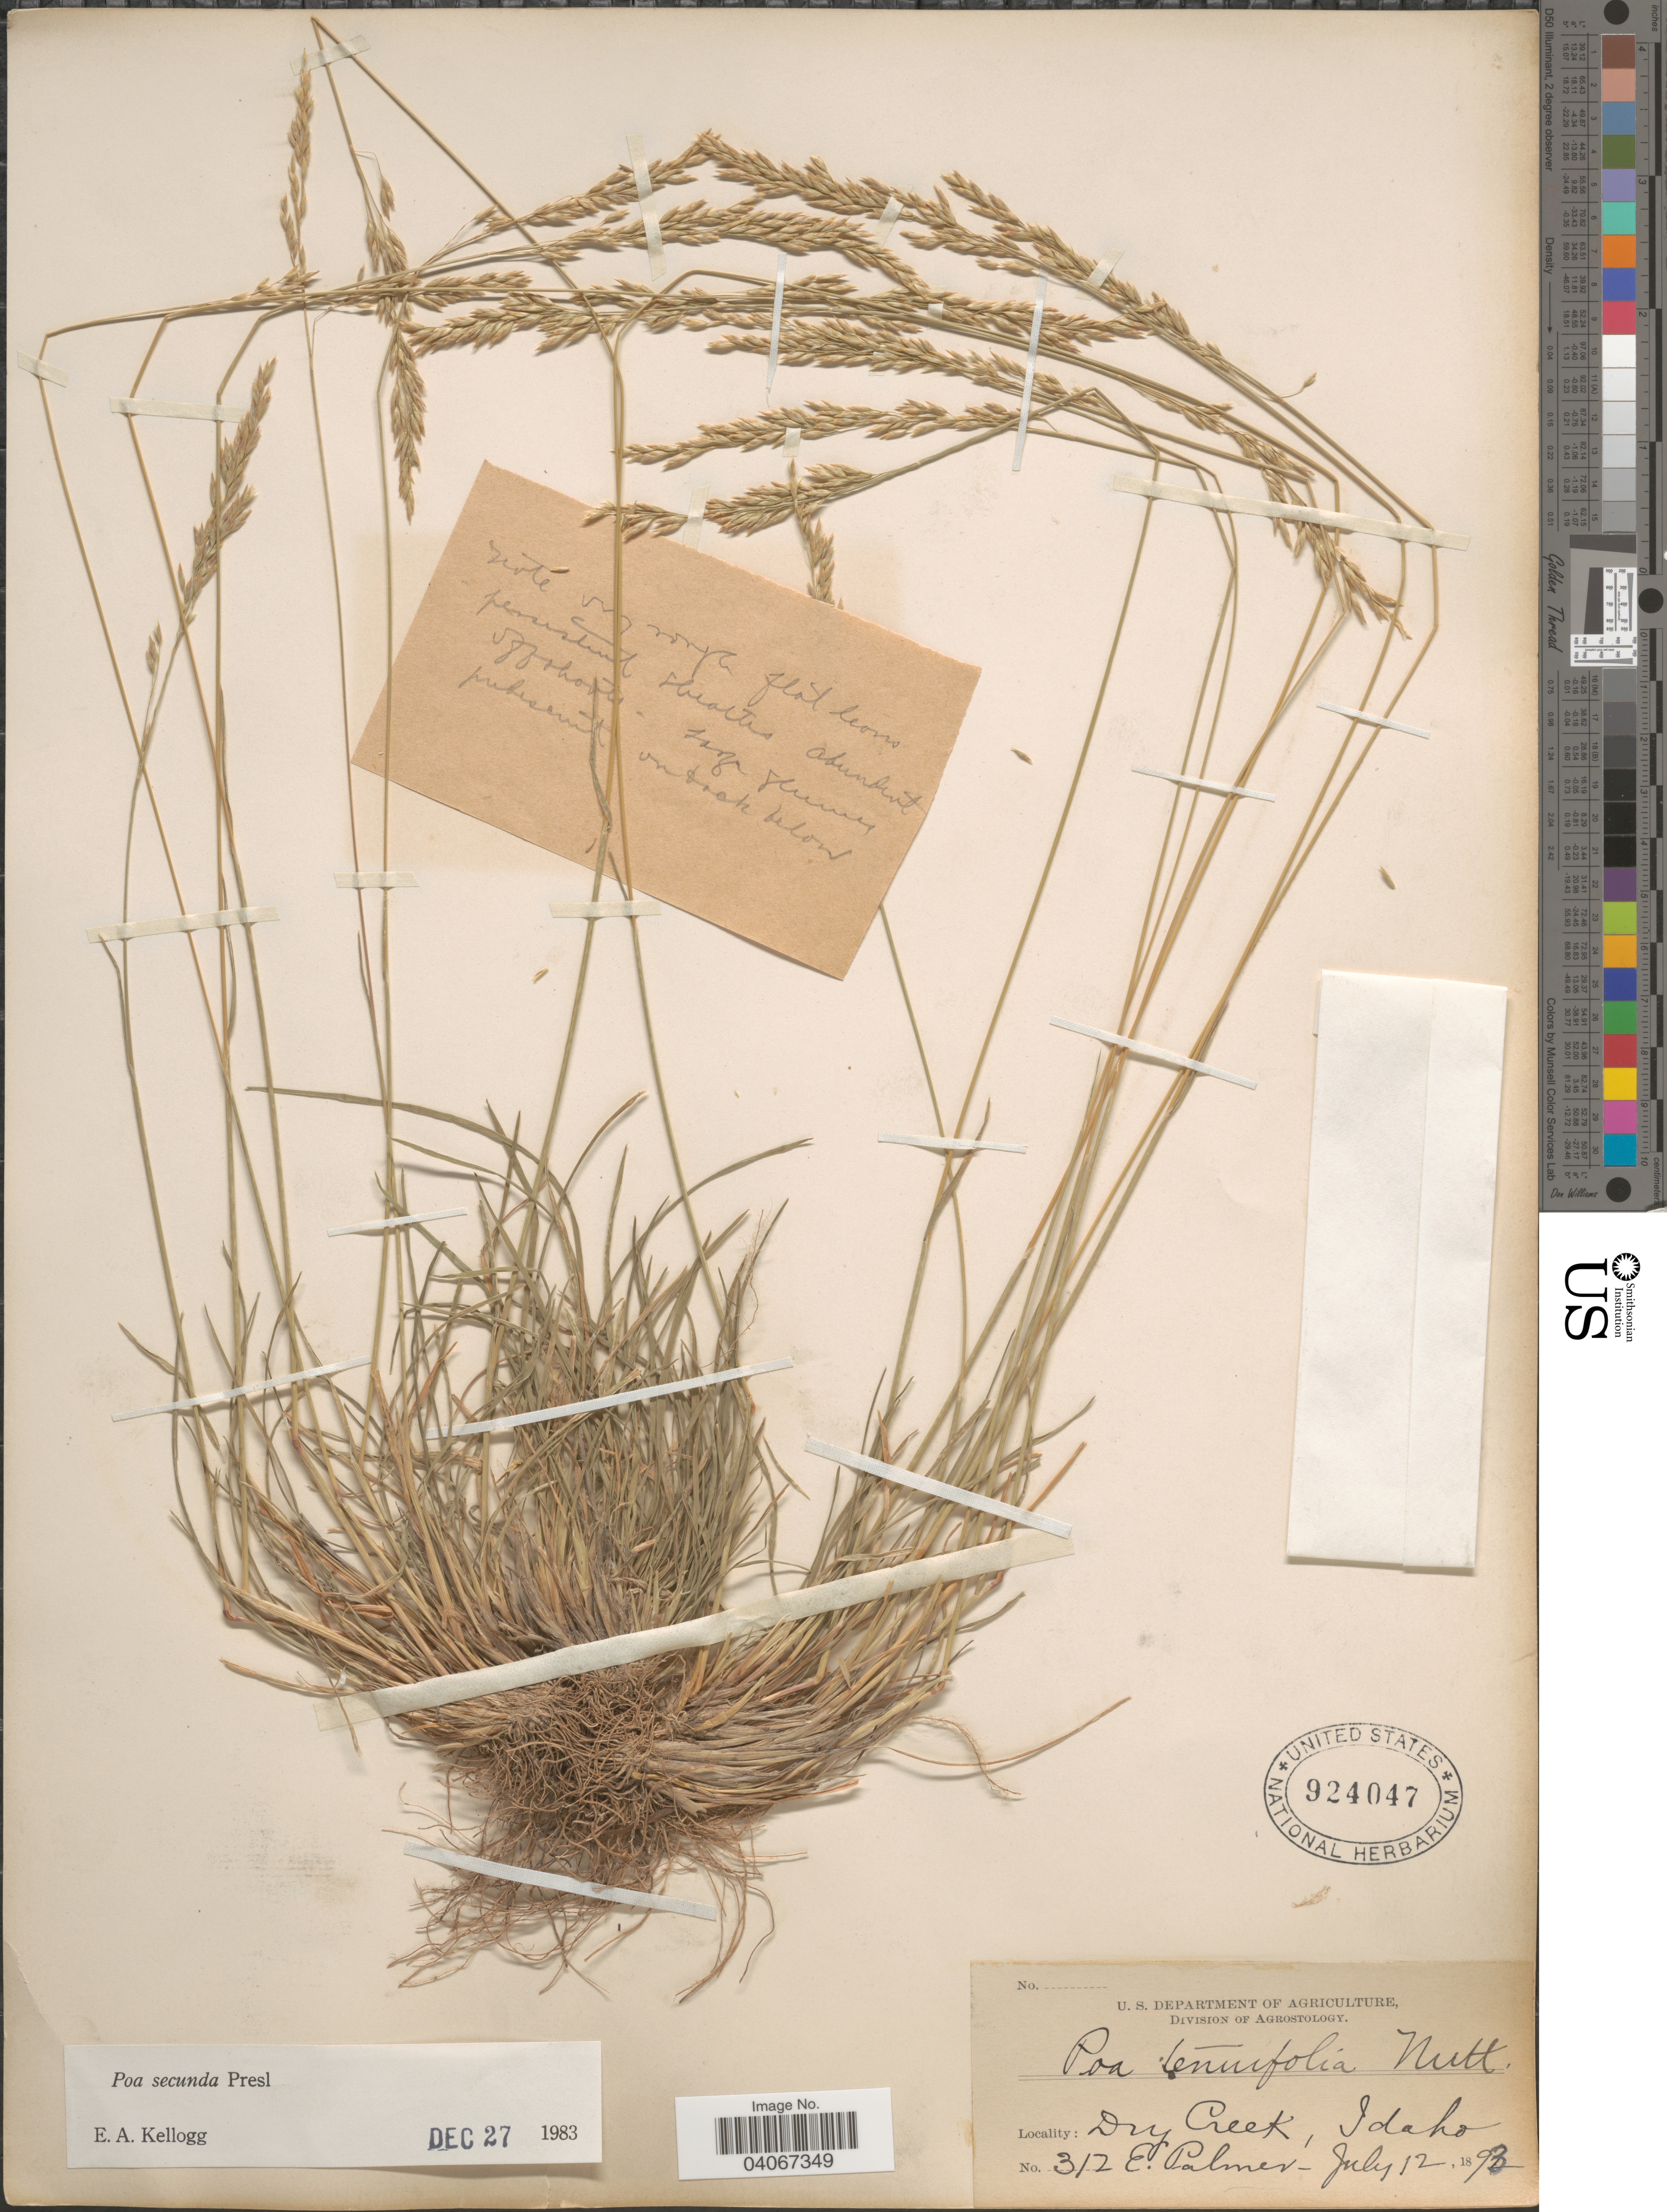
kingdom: Plantae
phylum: Tracheophyta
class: Liliopsida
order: Poales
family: Poaceae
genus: Poa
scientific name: Poa secunda subsp. secunda var. secunda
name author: J. Presl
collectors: E. Palmer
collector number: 312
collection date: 1893-07-12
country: United States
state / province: Idaho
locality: Dry Creek.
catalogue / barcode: US 924047